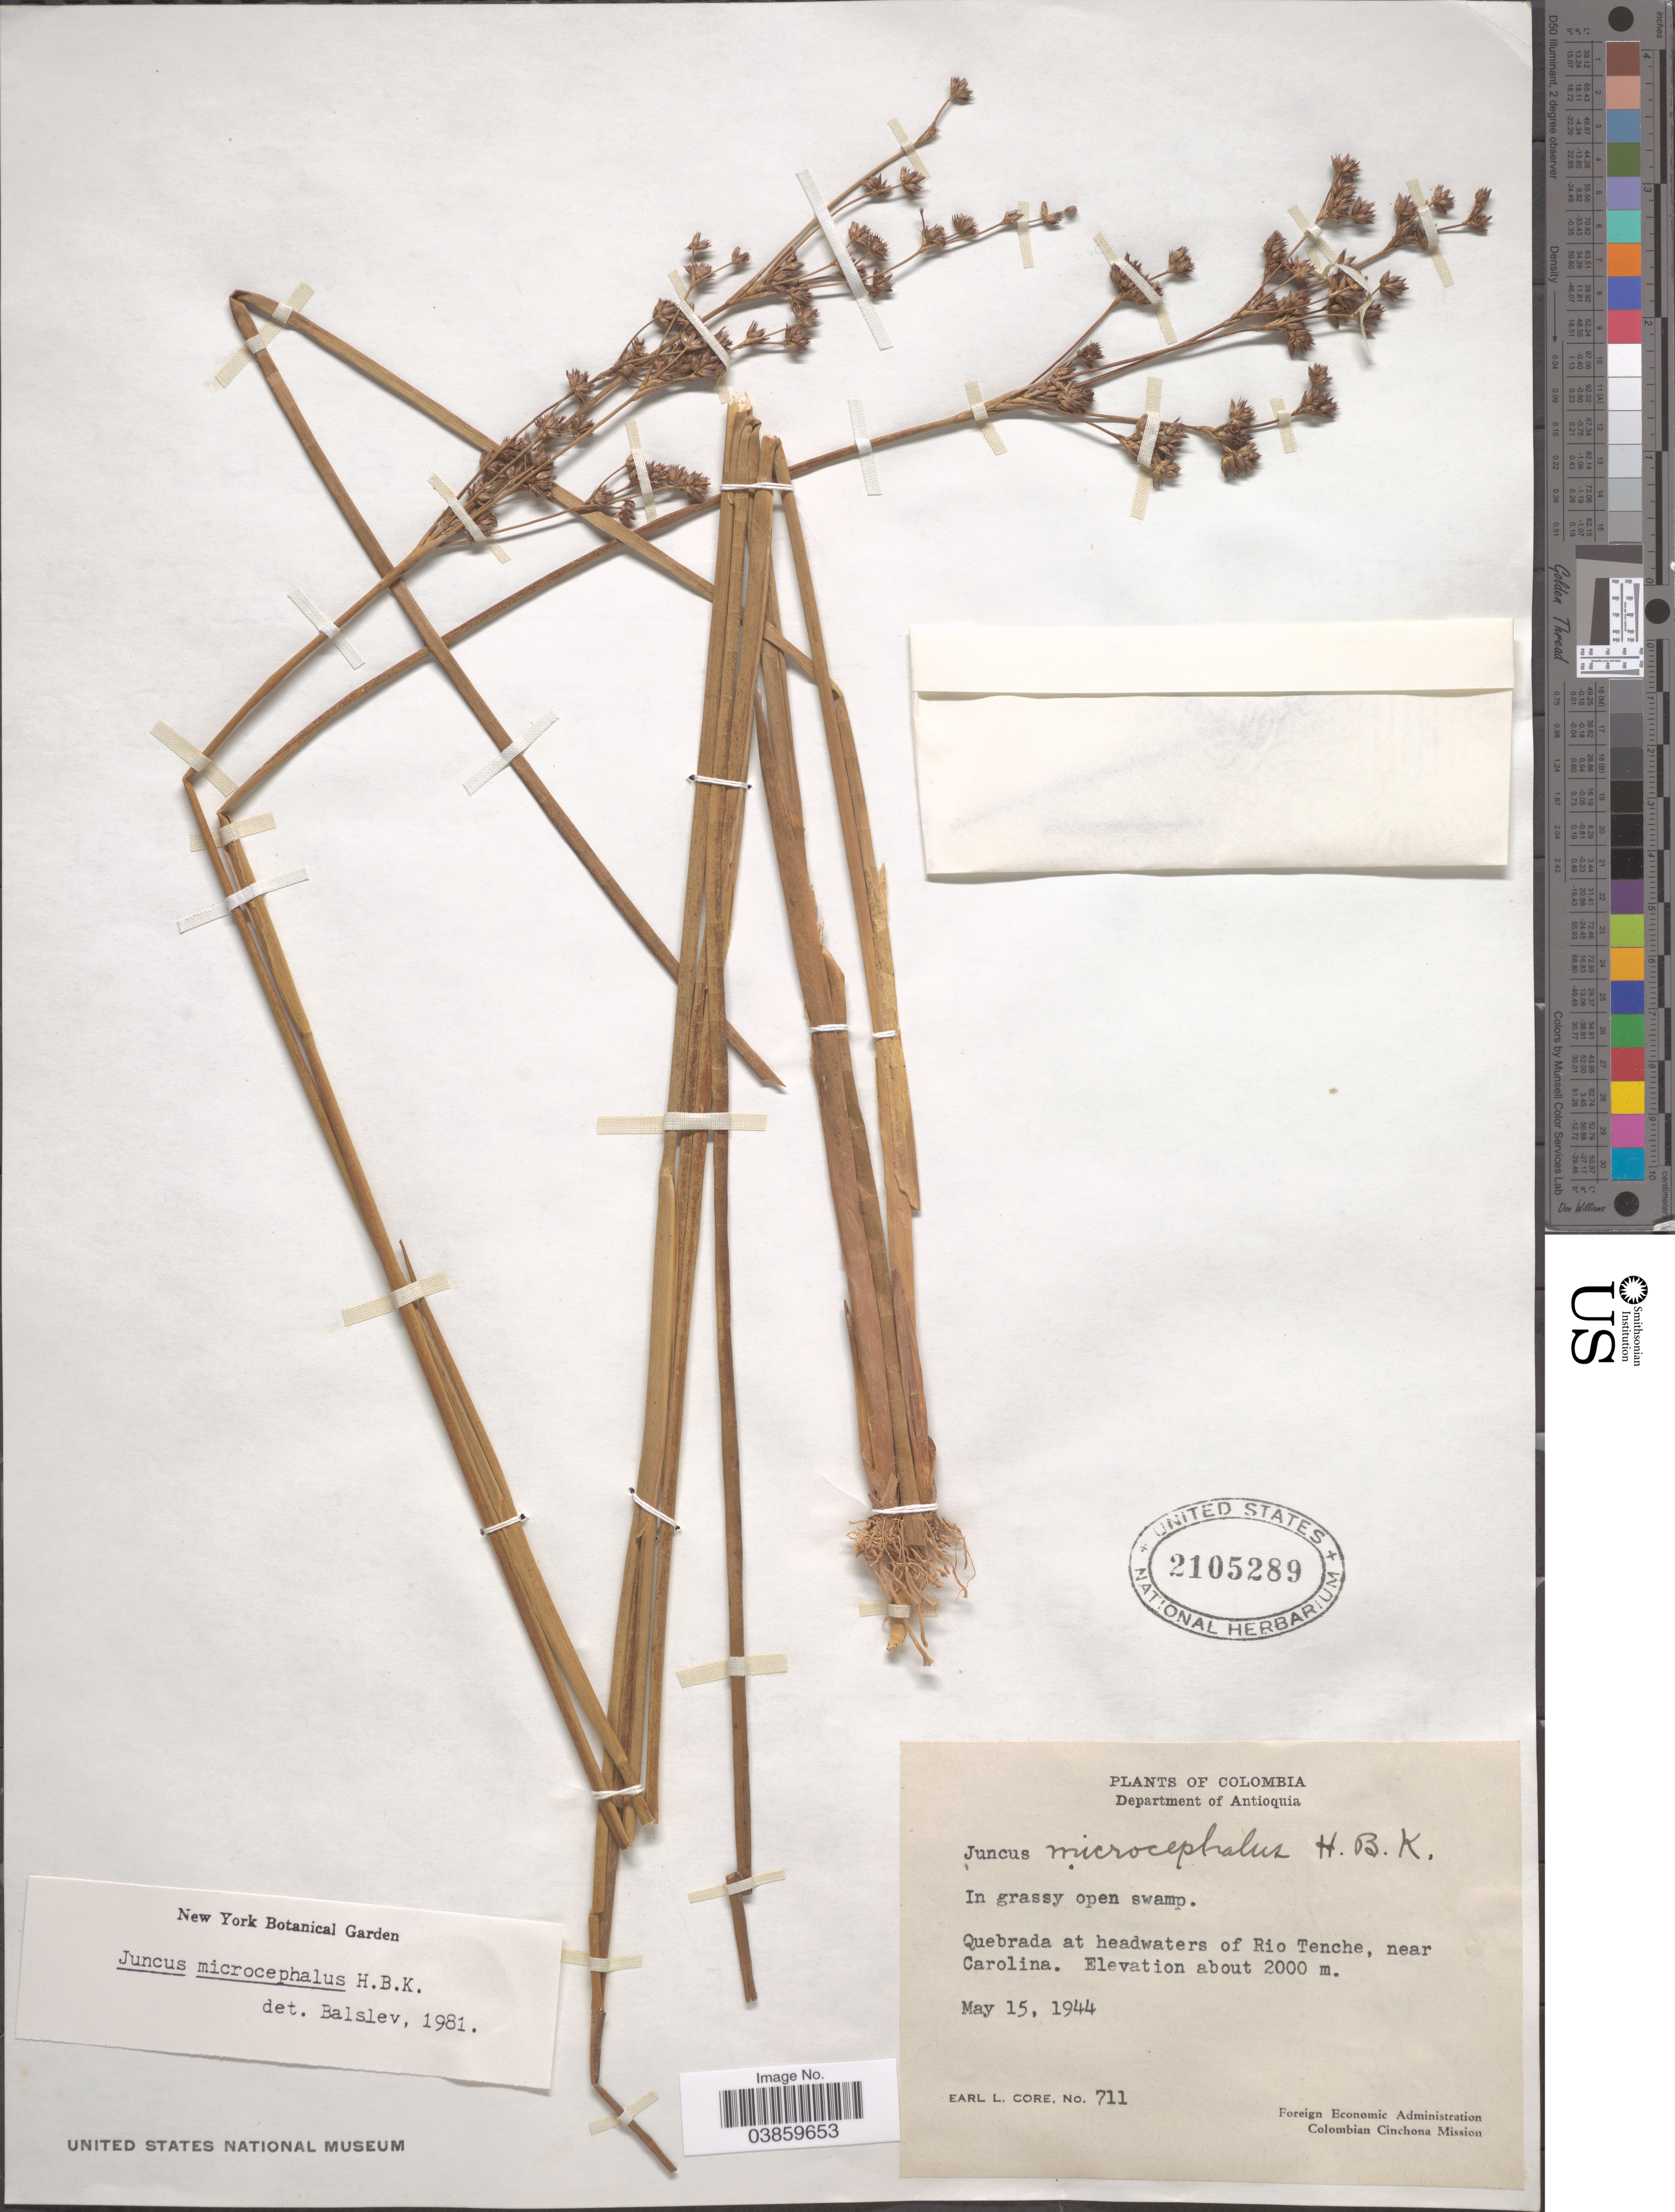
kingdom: Plantae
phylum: Tracheophyta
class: Liliopsida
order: Poales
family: Juncaceae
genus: Juncus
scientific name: Juncus microcephalus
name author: Kunth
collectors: E. L. Core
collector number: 711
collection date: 1944-05-15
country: Colombia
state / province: Antioquia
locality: Department of Antioquia. Quebrada at headwaters of Rio Tenche, near Carolina.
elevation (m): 2000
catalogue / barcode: US 2105289